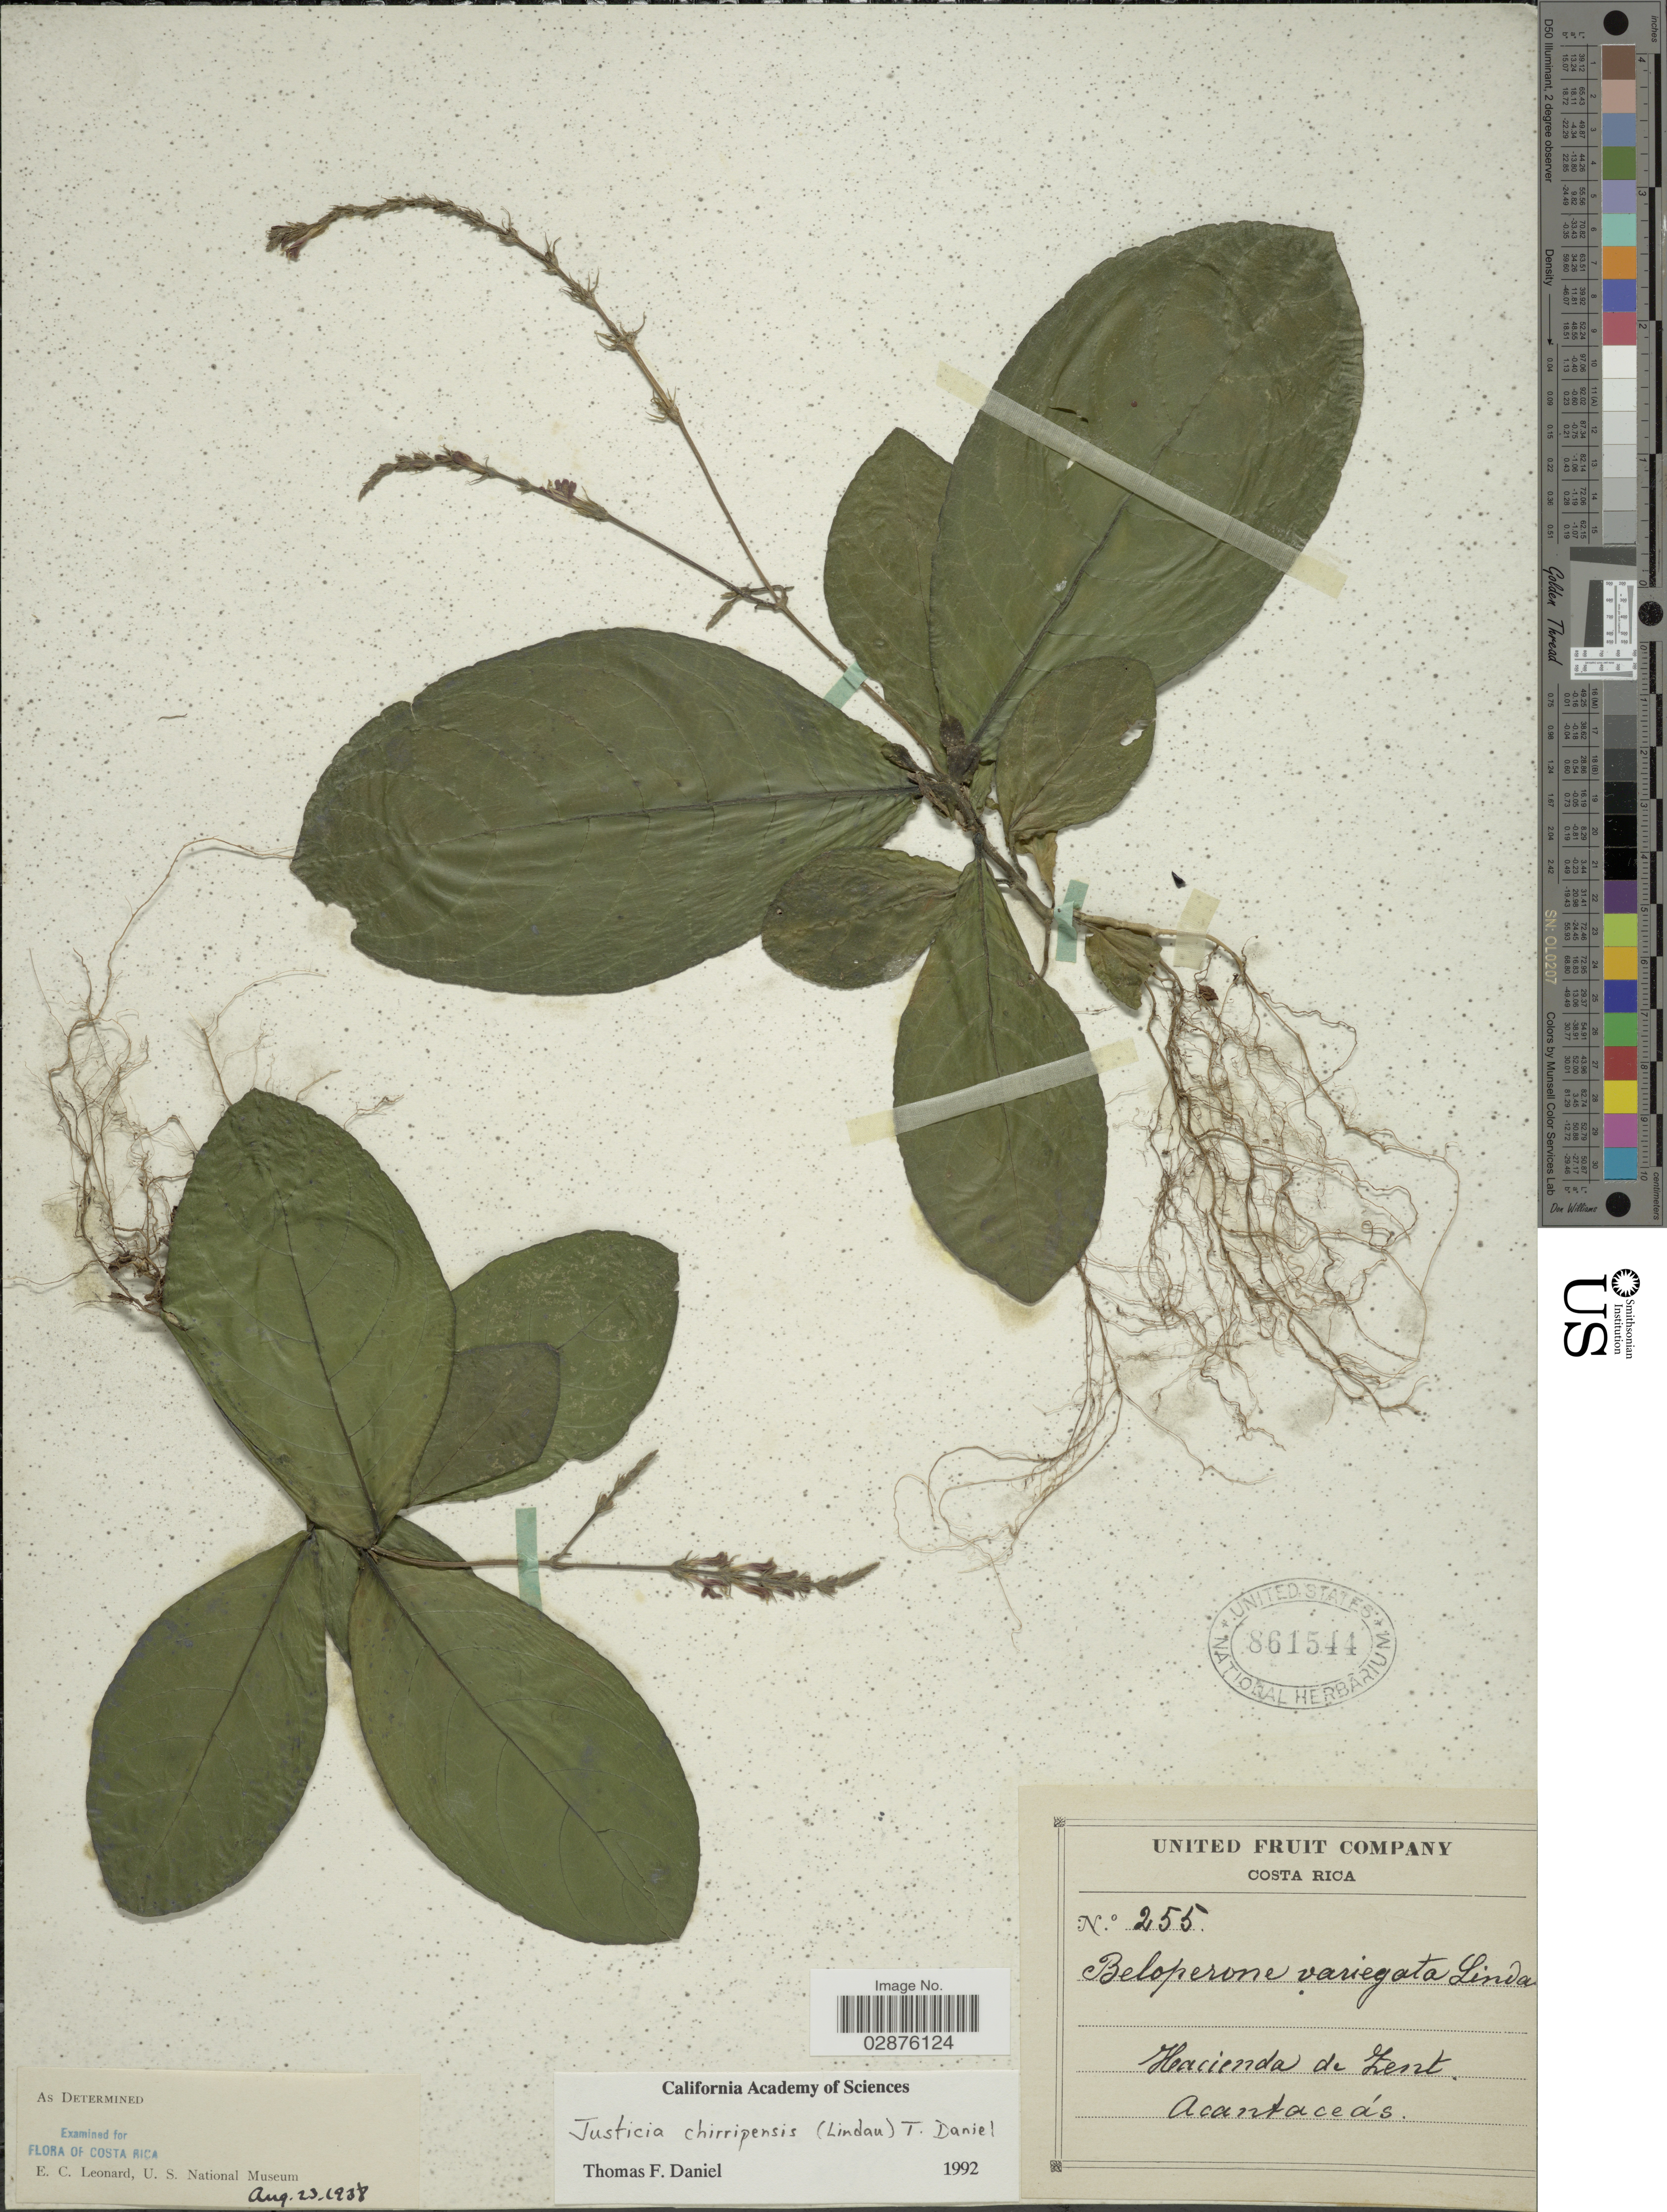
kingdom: Plantae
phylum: Tracheophyta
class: Magnoliopsida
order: Lamiales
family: Acanthaceae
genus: Justicia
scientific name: Justicia chamaeranthemoides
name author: (Kuntze) T.F. Daniel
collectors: United Fruit Company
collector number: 255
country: Costa Rica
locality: Hacienda de Zent.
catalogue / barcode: US 861544